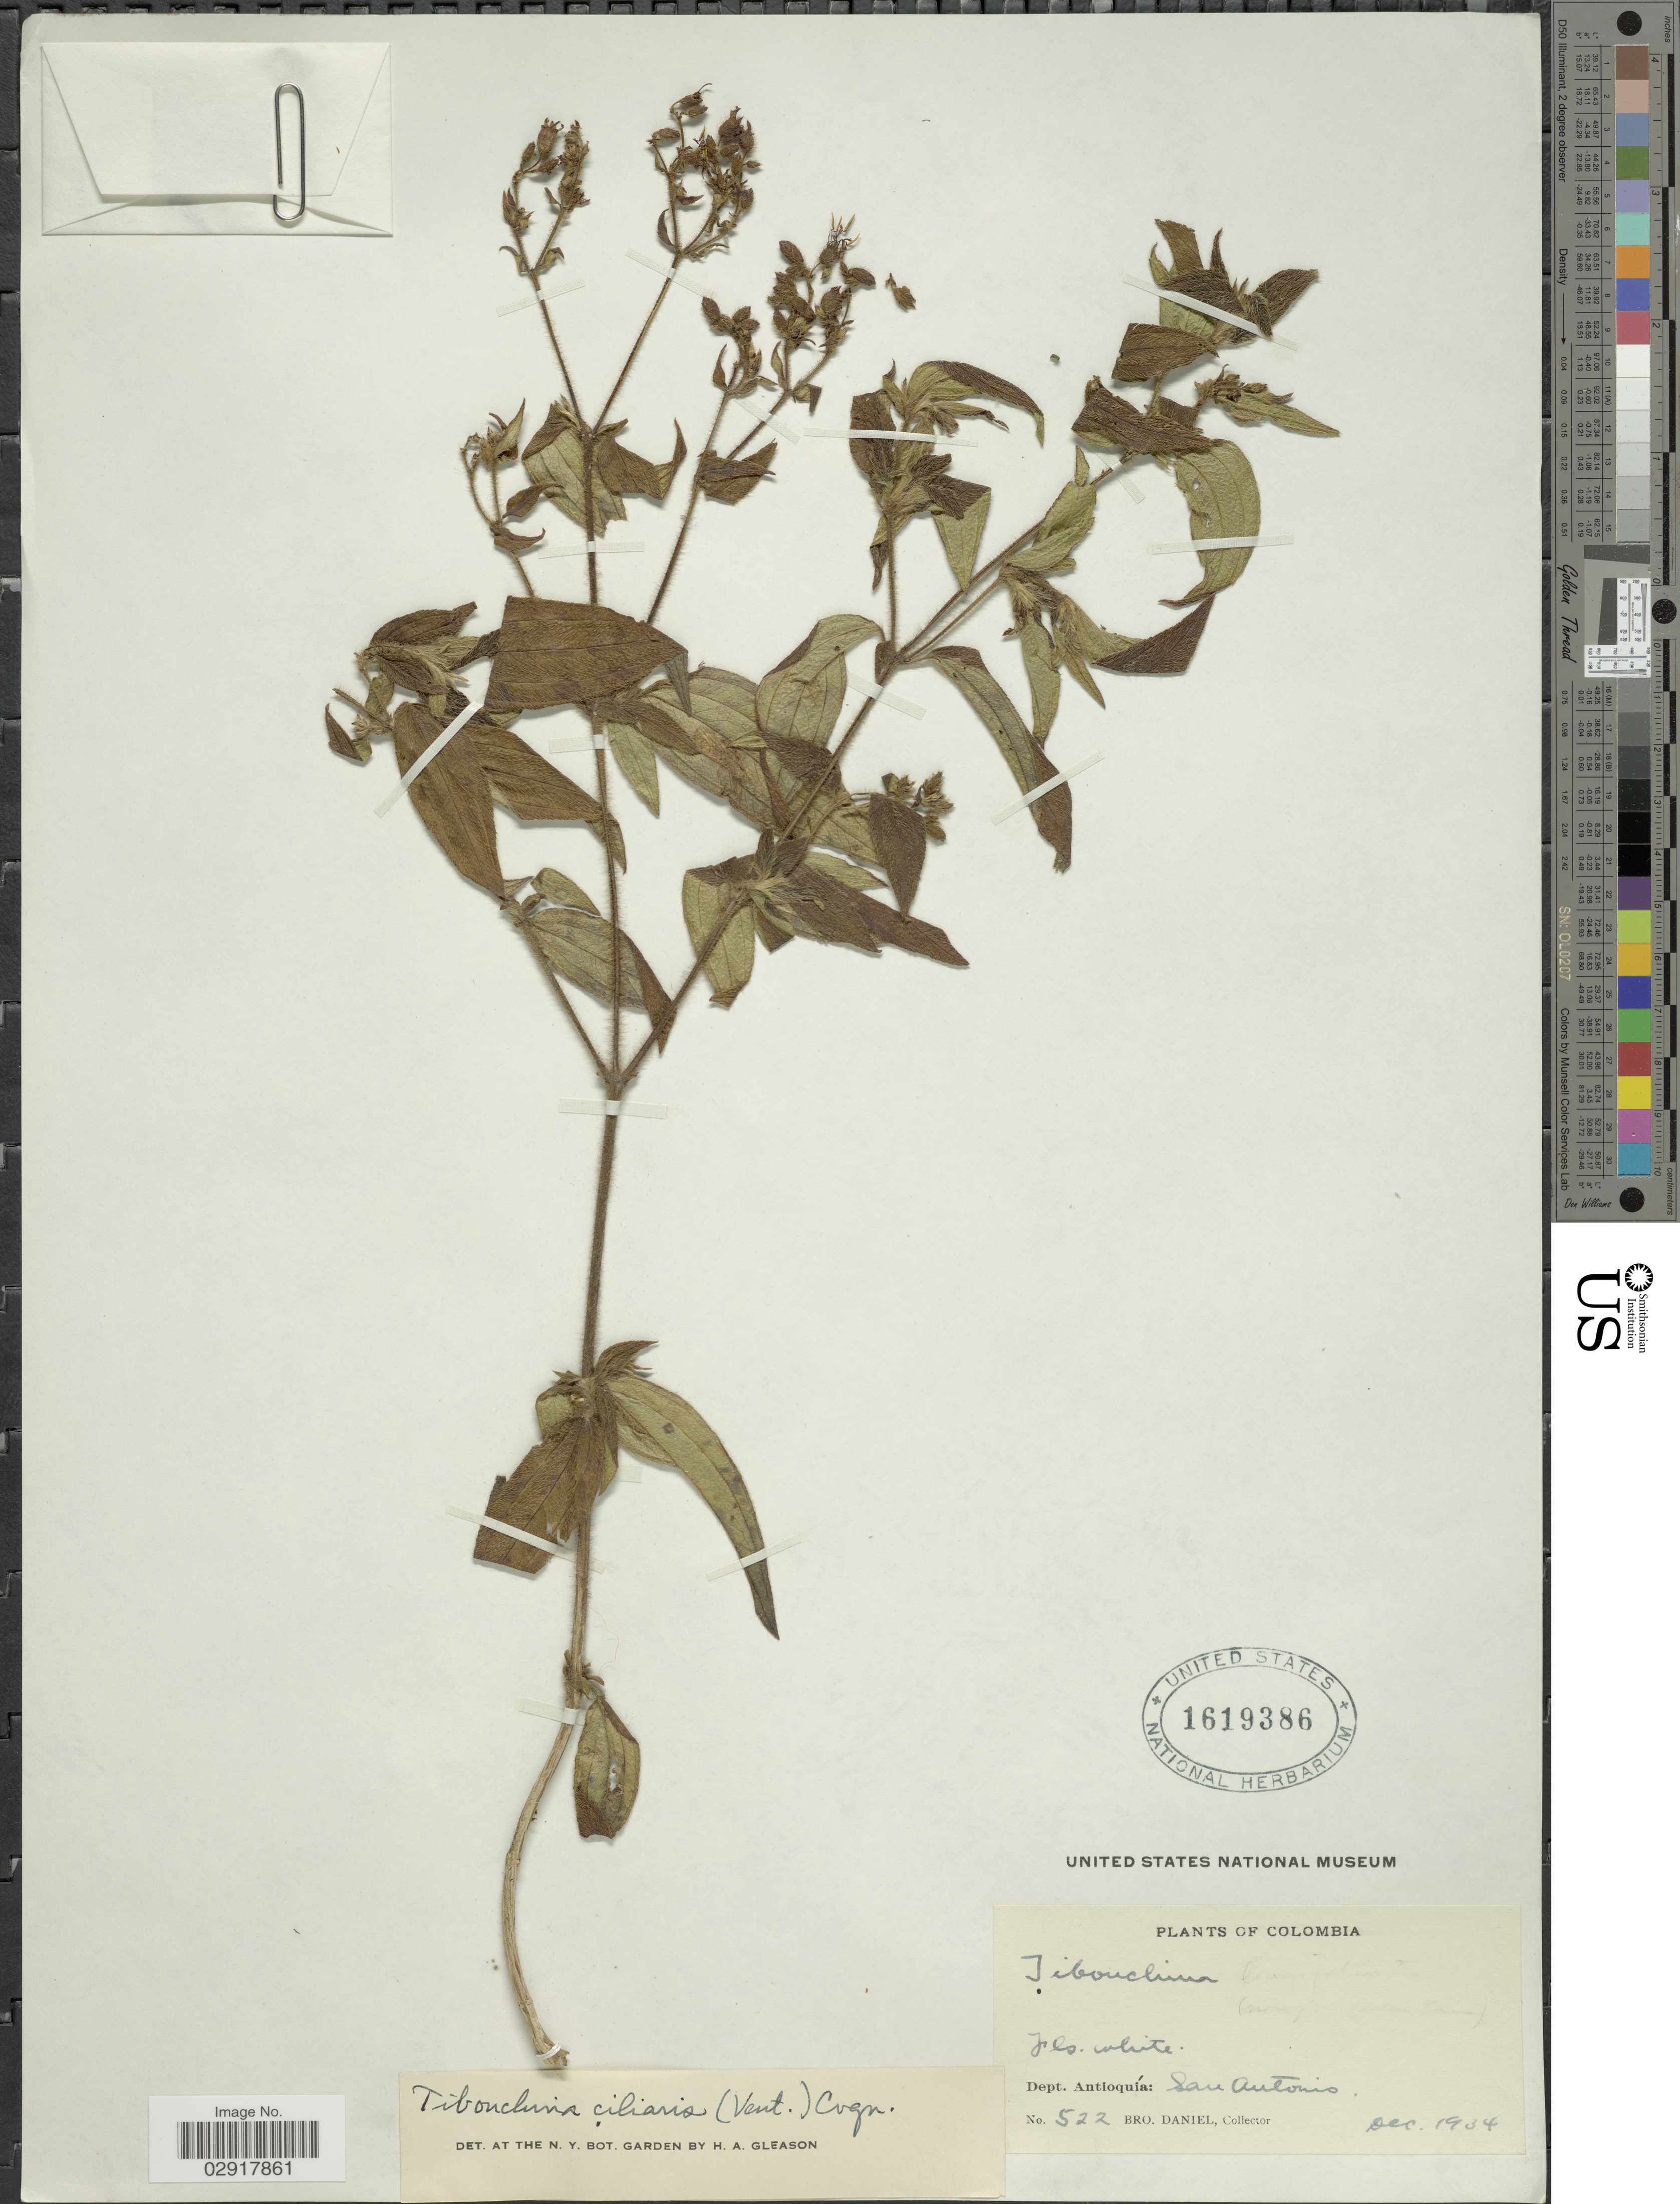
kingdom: Plantae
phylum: Tracheophyta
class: Magnoliopsida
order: Myrtales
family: Melastomataceae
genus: Chaetogastra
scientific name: Chaetogastra ciliaris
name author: (Vent.) DC.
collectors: Bro. Daniel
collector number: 522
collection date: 1934-12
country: Colombia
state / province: Antioquia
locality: Dept. Antioquía: San Antonio.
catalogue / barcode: US 1619386